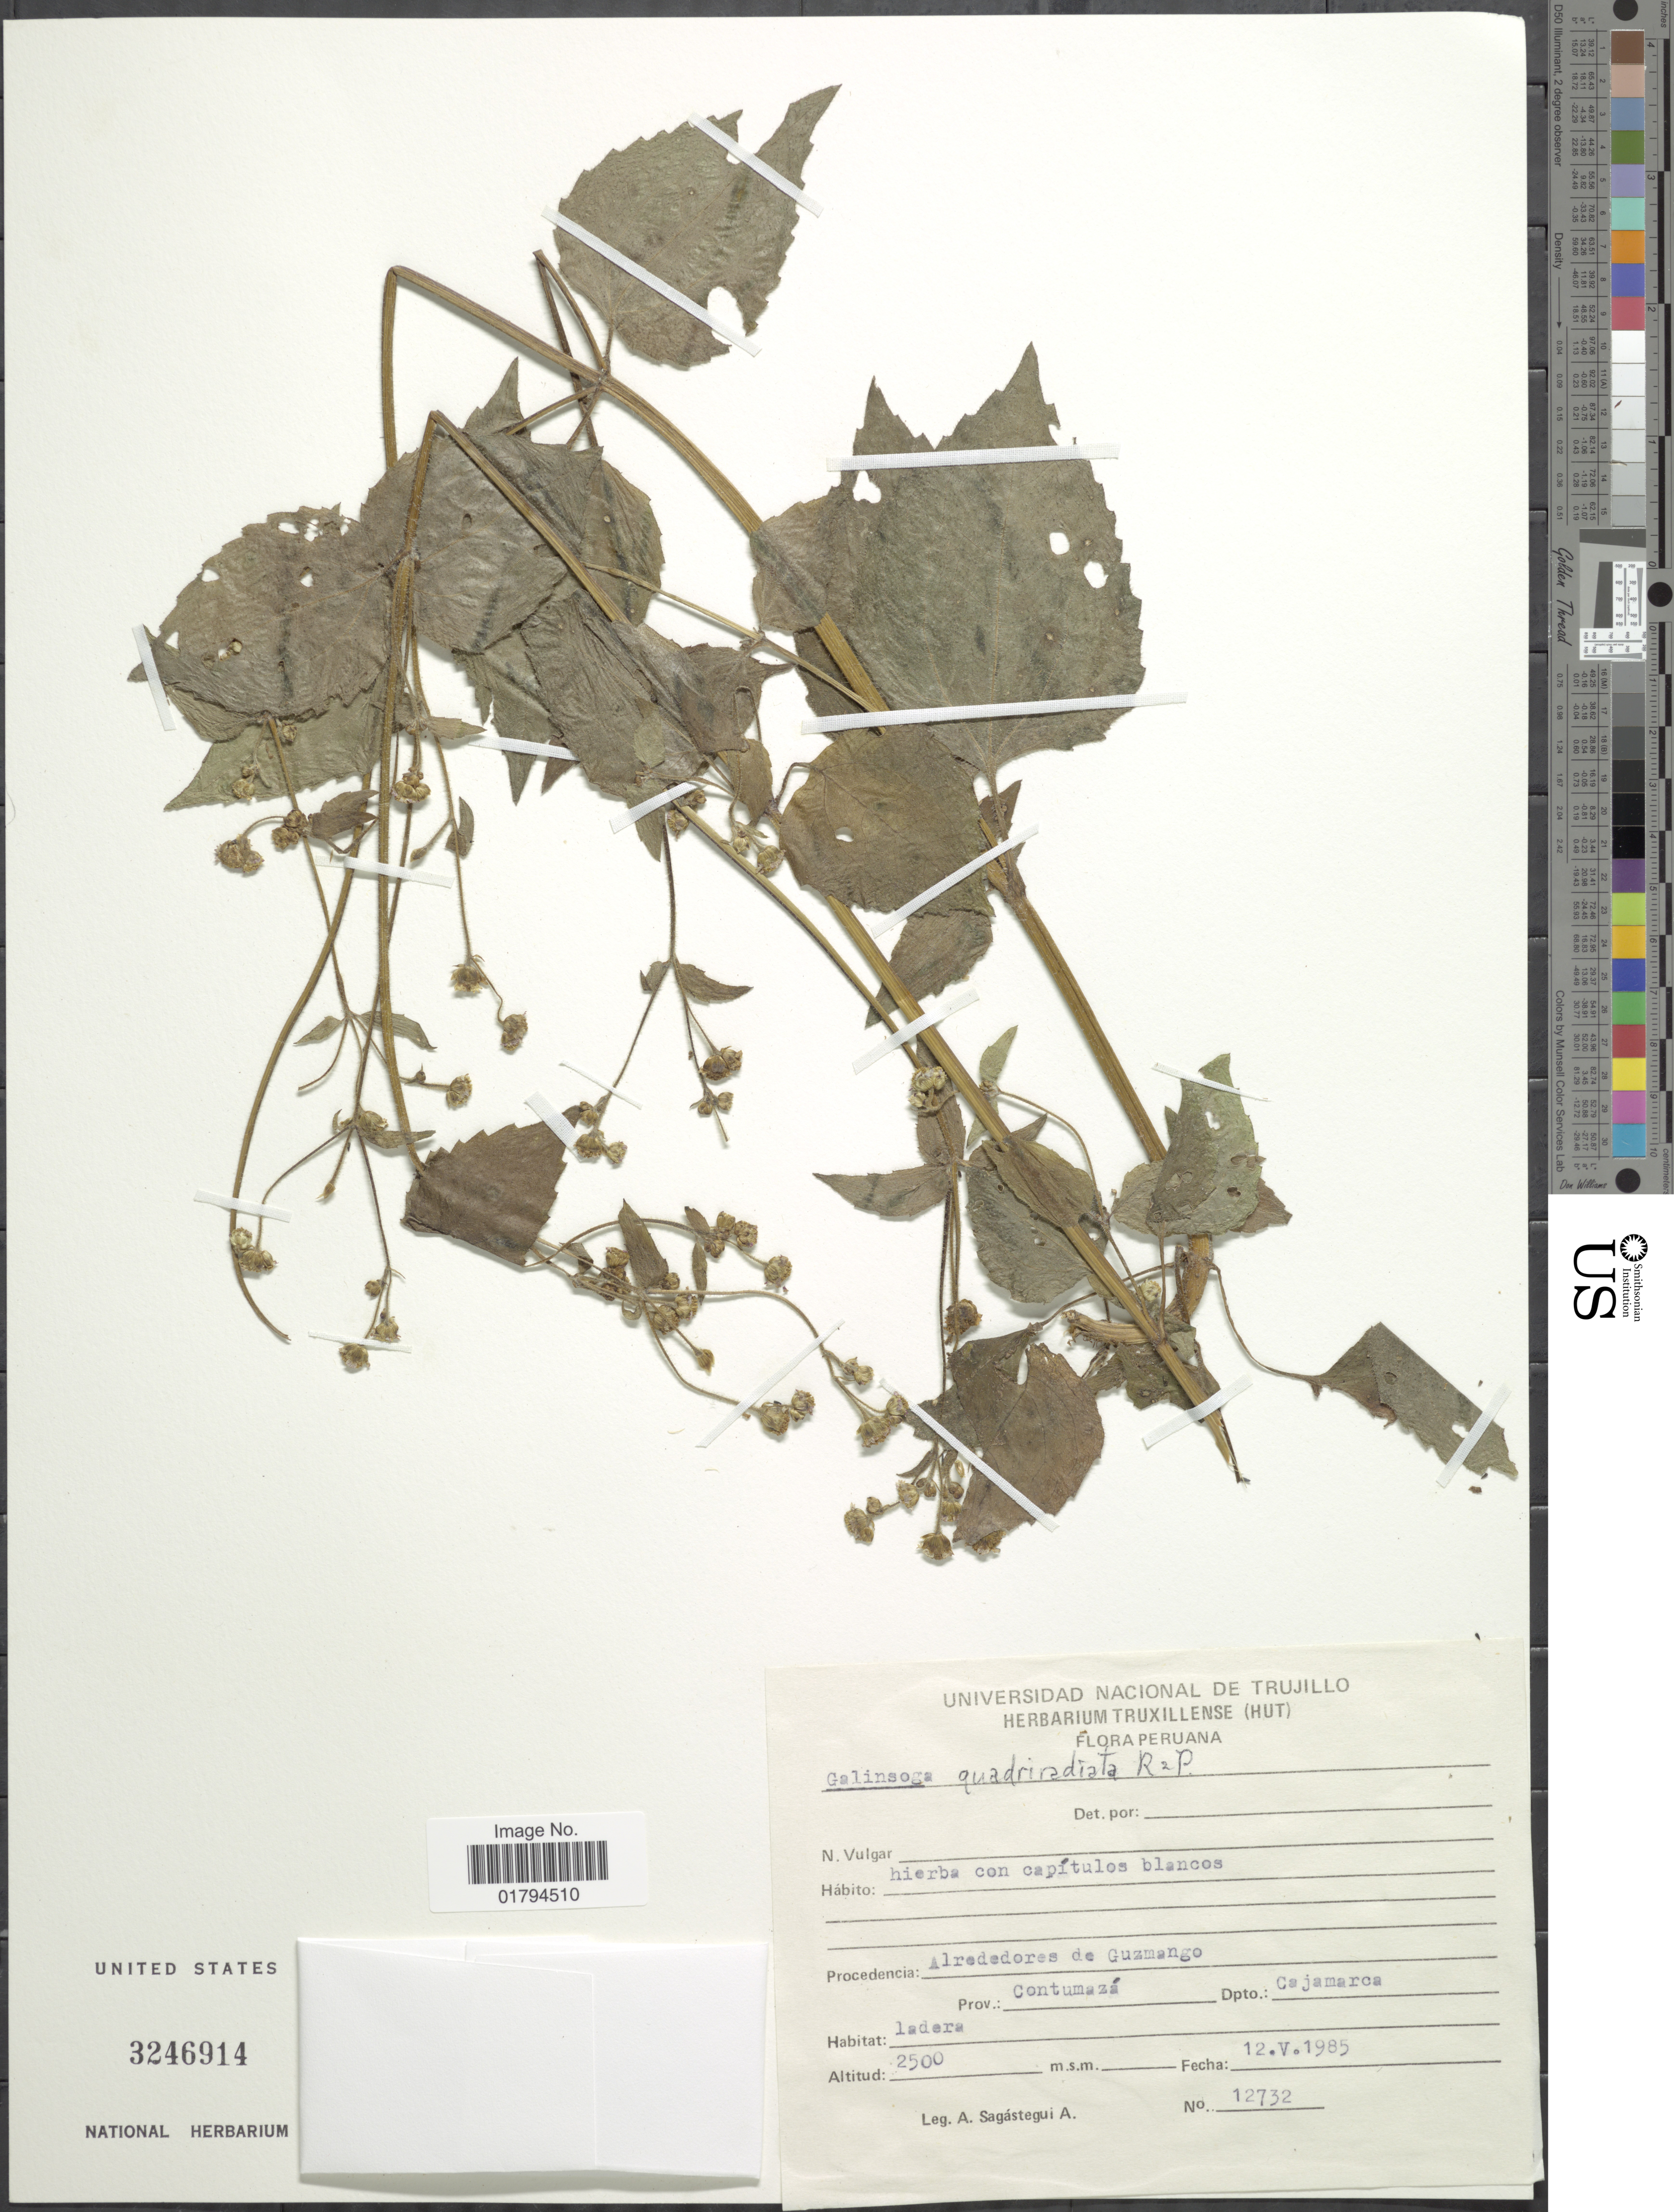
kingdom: Plantae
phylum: Tracheophyta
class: Magnoliopsida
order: Asterales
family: Asteraceae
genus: Galinsoga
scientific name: Galinsoga quadriradiata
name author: Ruiz & Pav.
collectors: A. Sagástegui A.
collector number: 12732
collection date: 1985-05-12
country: Peru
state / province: Cajamarca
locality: Alrededores de Guzmango. Prov. Contumaza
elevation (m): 2500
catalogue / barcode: US 3246914